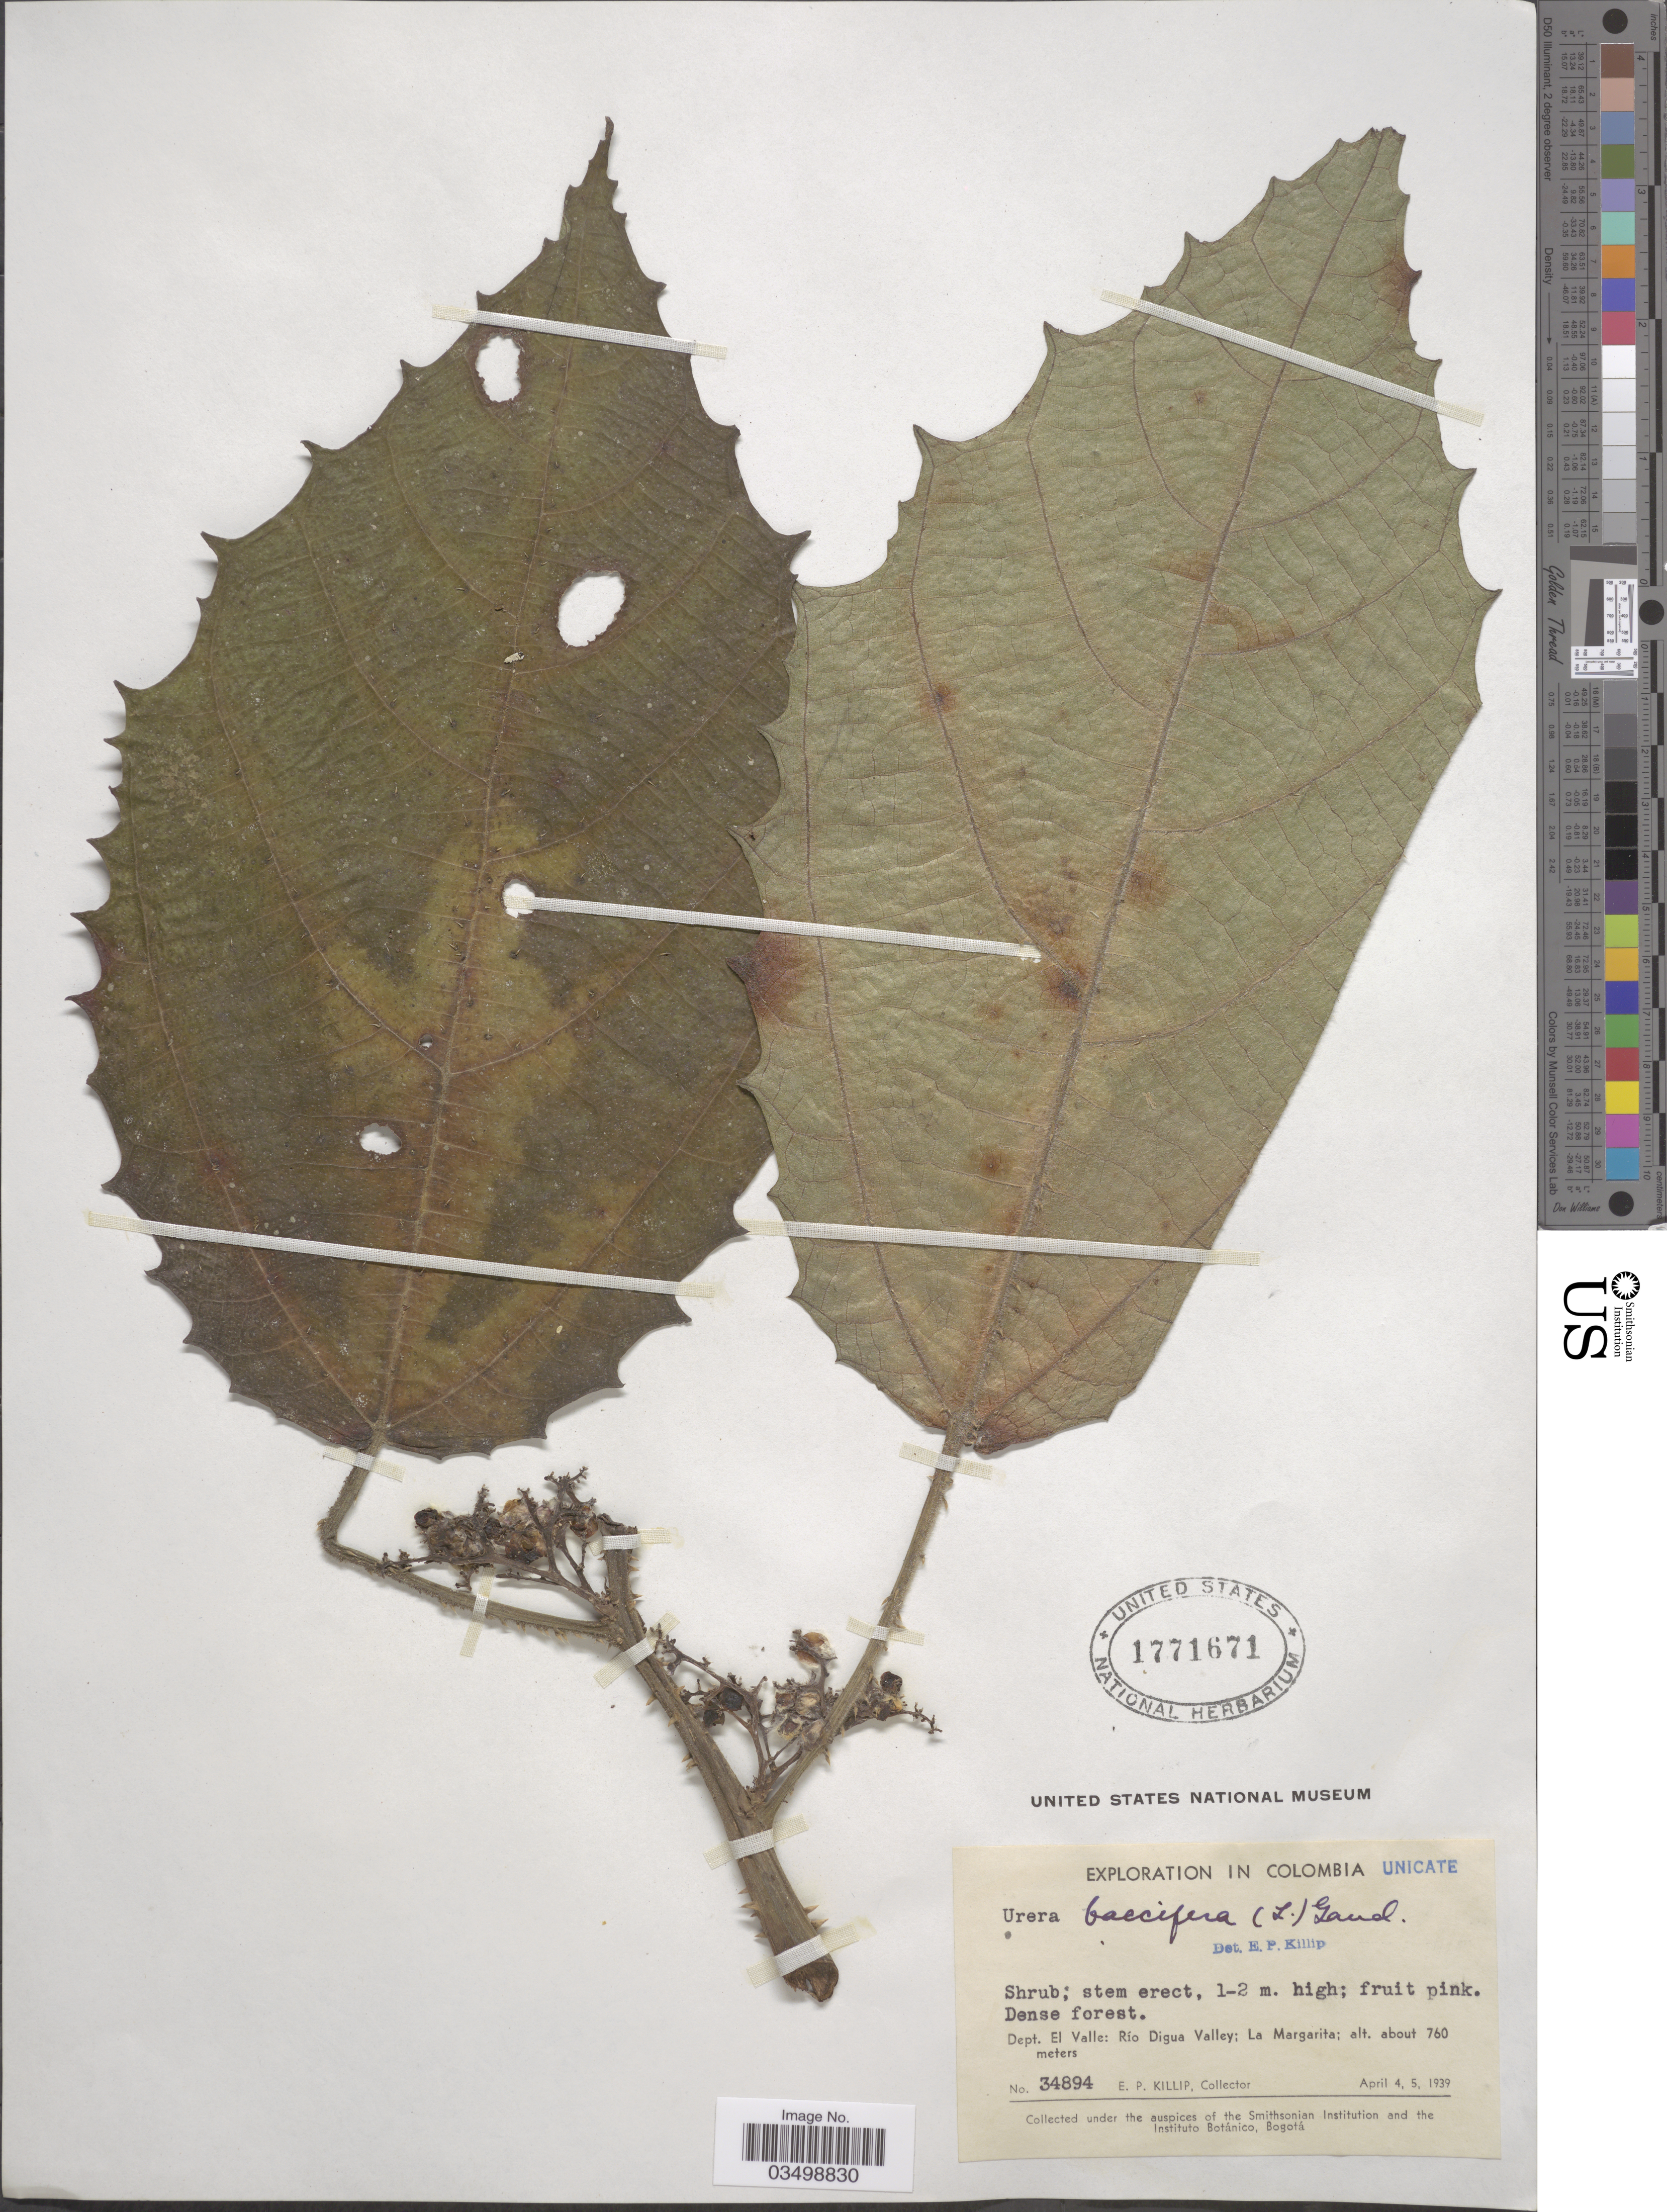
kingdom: Plantae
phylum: Tracheophyta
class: Magnoliopsida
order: Rosales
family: Urticaceae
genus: Urera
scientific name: Urera baccifera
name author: (L.) Gaudich. ex Wedd.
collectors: E. P. Killip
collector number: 34894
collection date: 1939-04-04/1939-04-05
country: Colombia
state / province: Valle del Cauca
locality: Dept. El Valle: Río Digua Valley: La Margarita.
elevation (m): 760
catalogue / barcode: US 1771671